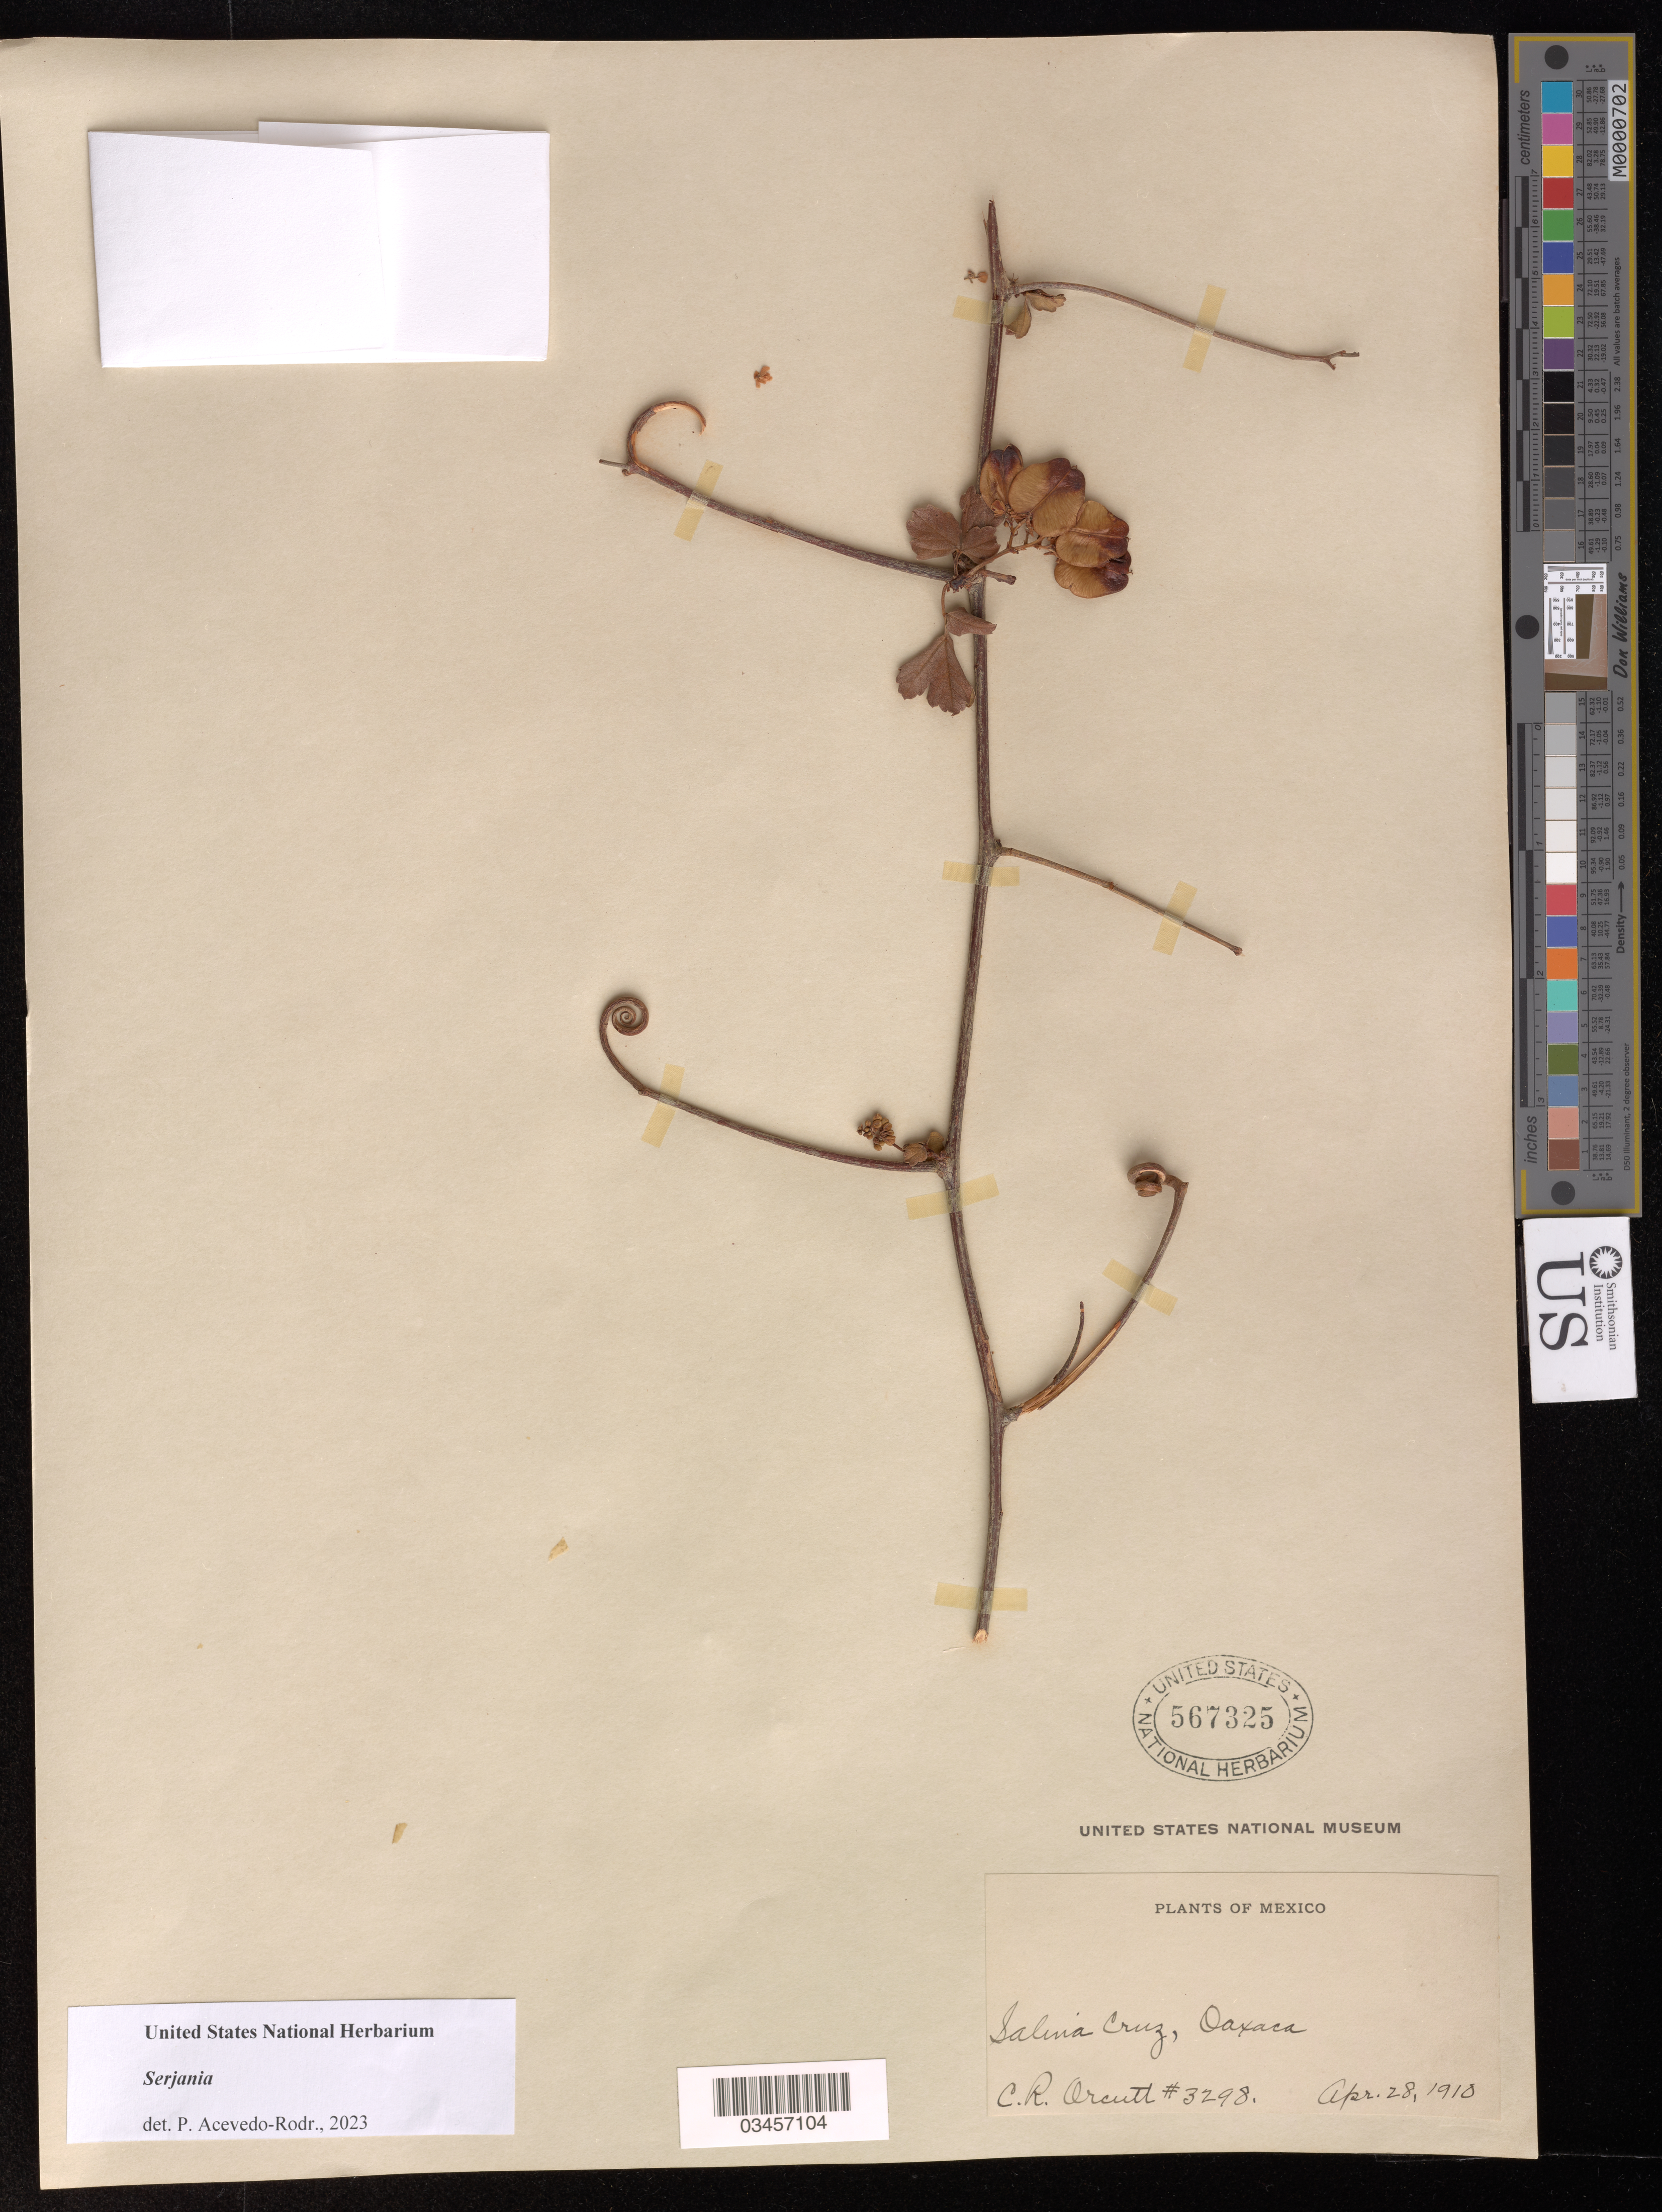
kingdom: Plantae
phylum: Tracheophyta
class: Magnoliopsida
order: Sapindales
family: Sapindaceae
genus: Serjania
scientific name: Serjania sp.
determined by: Acevedo-Rodriguez, P., (US), Smithsonian Institution - National Museum of Natural History (UNITED STATES)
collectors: C. R. Orcutt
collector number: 3298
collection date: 1910-04-28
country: Mexico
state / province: Oaxaca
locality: Salina Cruz.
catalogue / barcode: US 567325